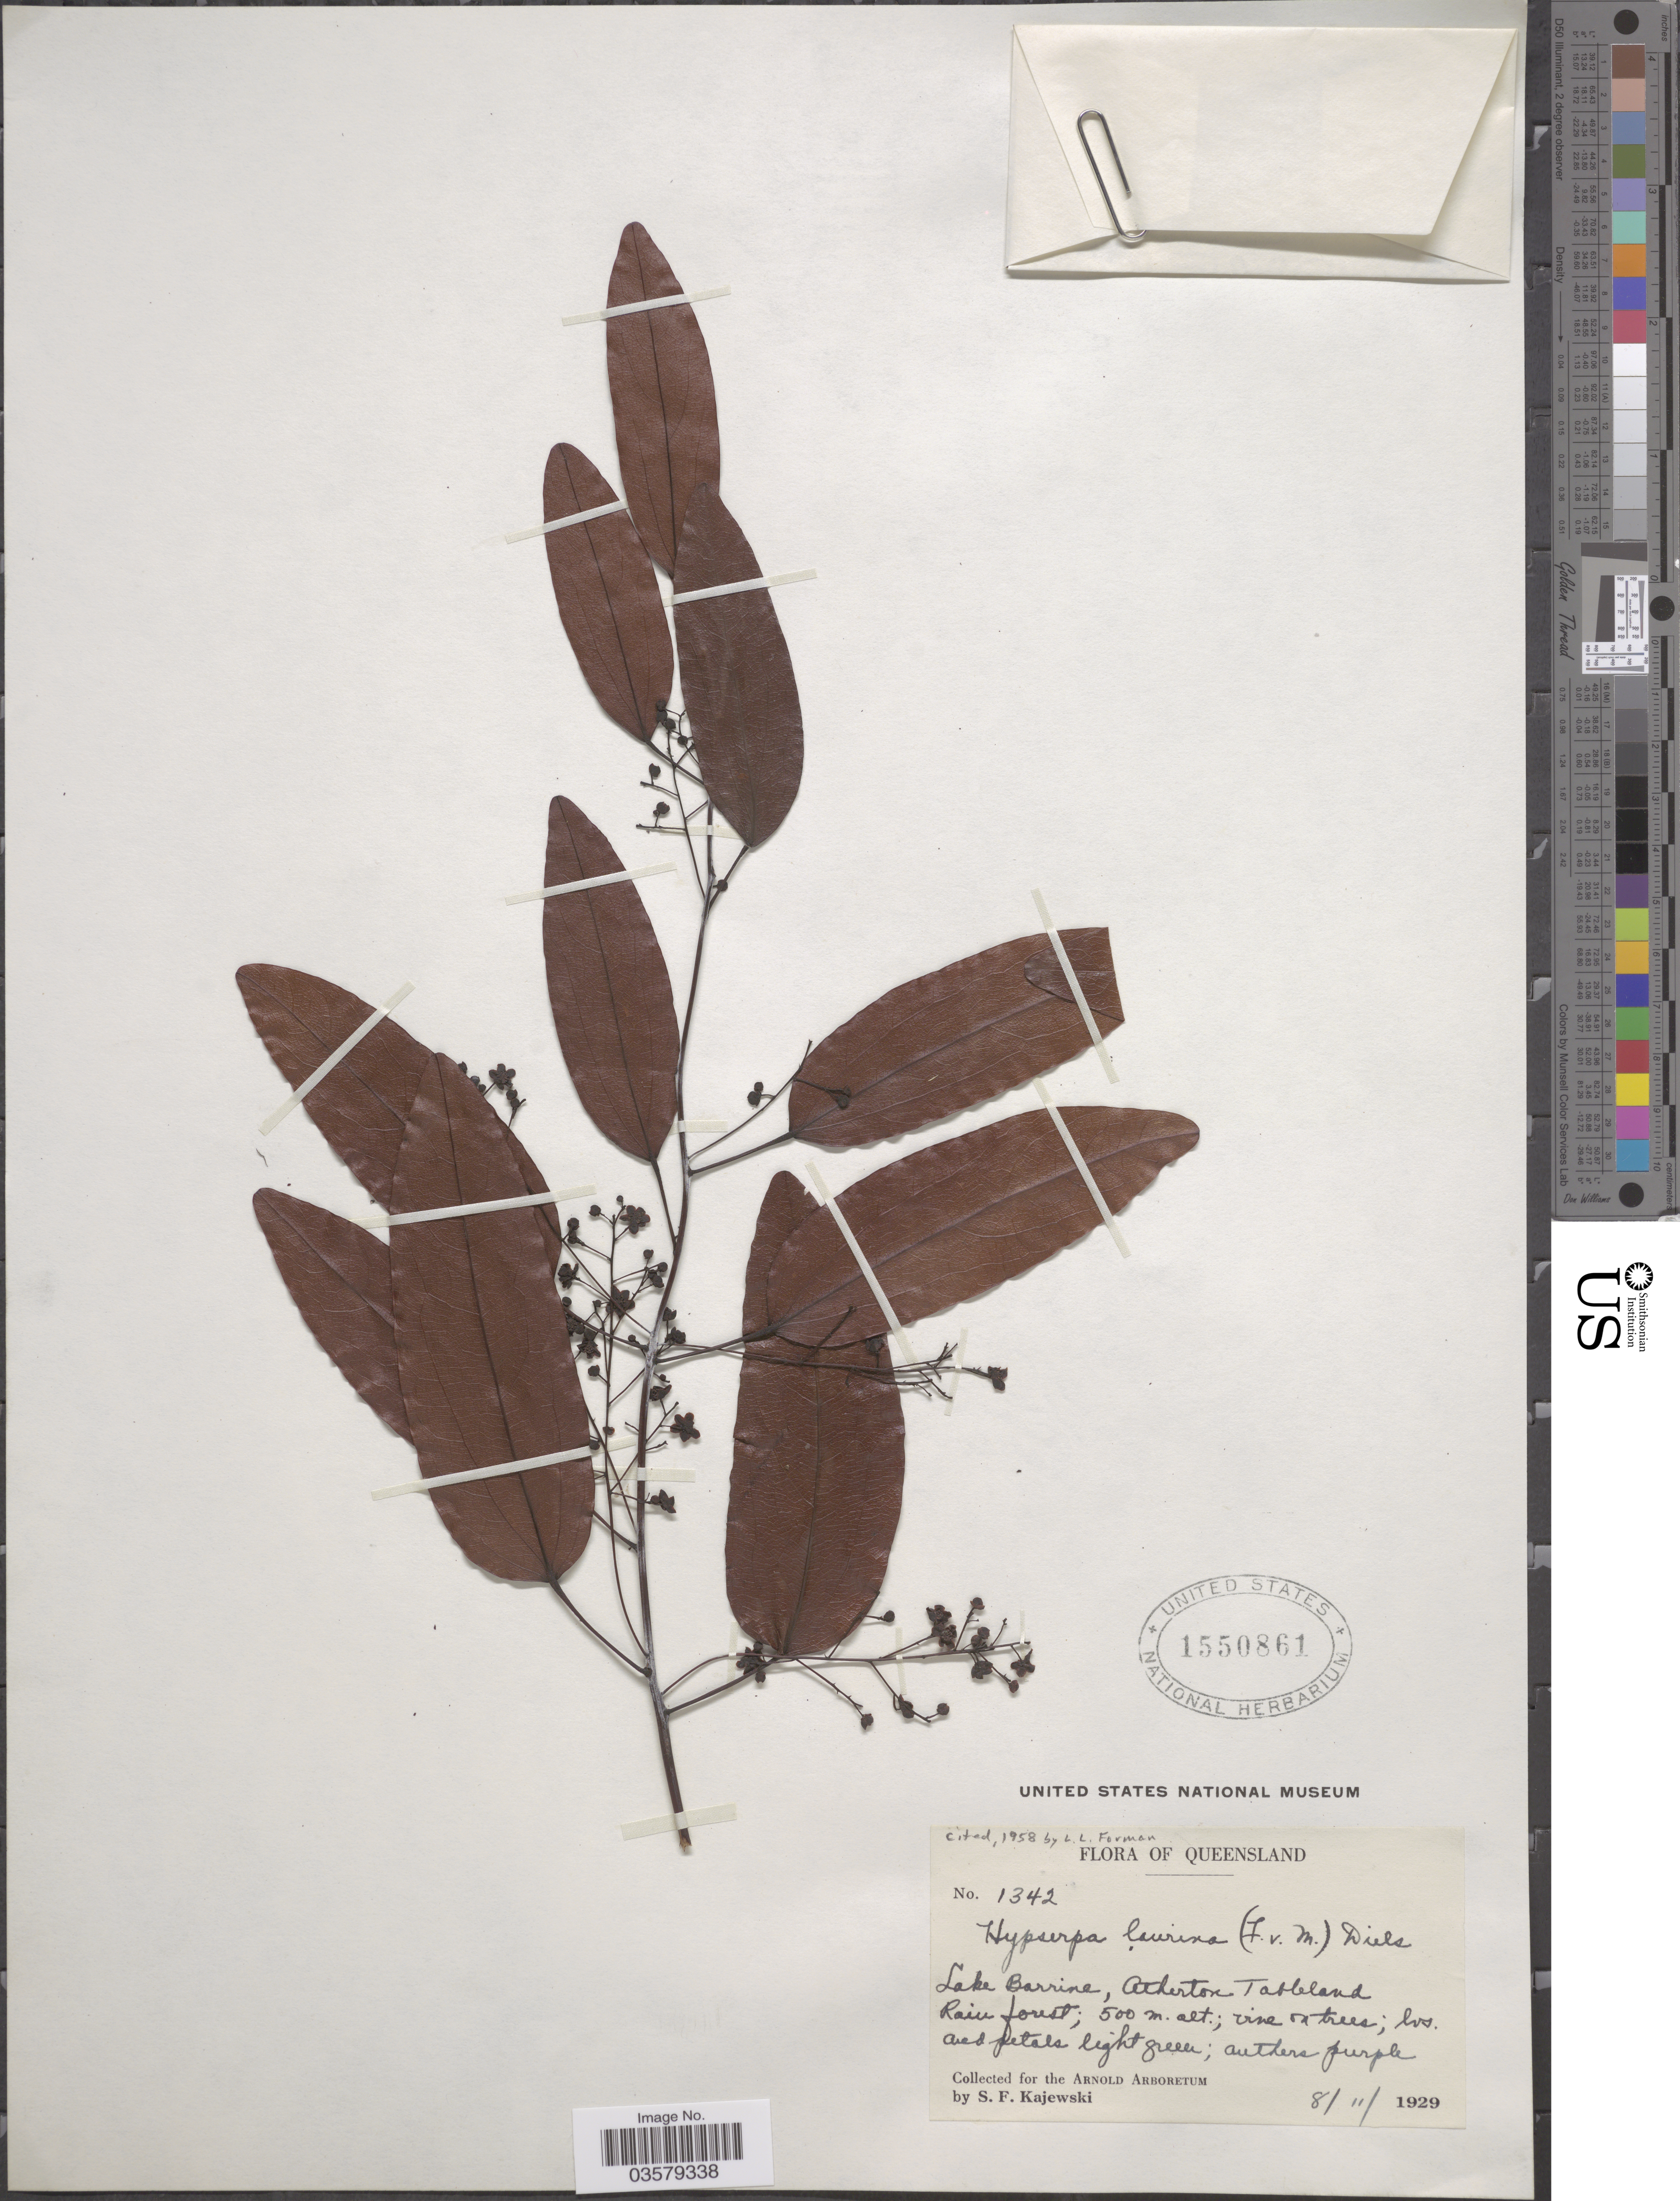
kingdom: Plantae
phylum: Tracheophyta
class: Magnoliopsida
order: Ranunculales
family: Menispermaceae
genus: Hypserpa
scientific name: Hypserpa laurina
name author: (F. Muell.) Diels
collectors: S. Kajewski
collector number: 1342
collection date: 1929-11-08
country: Australia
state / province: Queensland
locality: Lake Barrine, Atherton, Tableland.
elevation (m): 500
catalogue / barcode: US 1550861